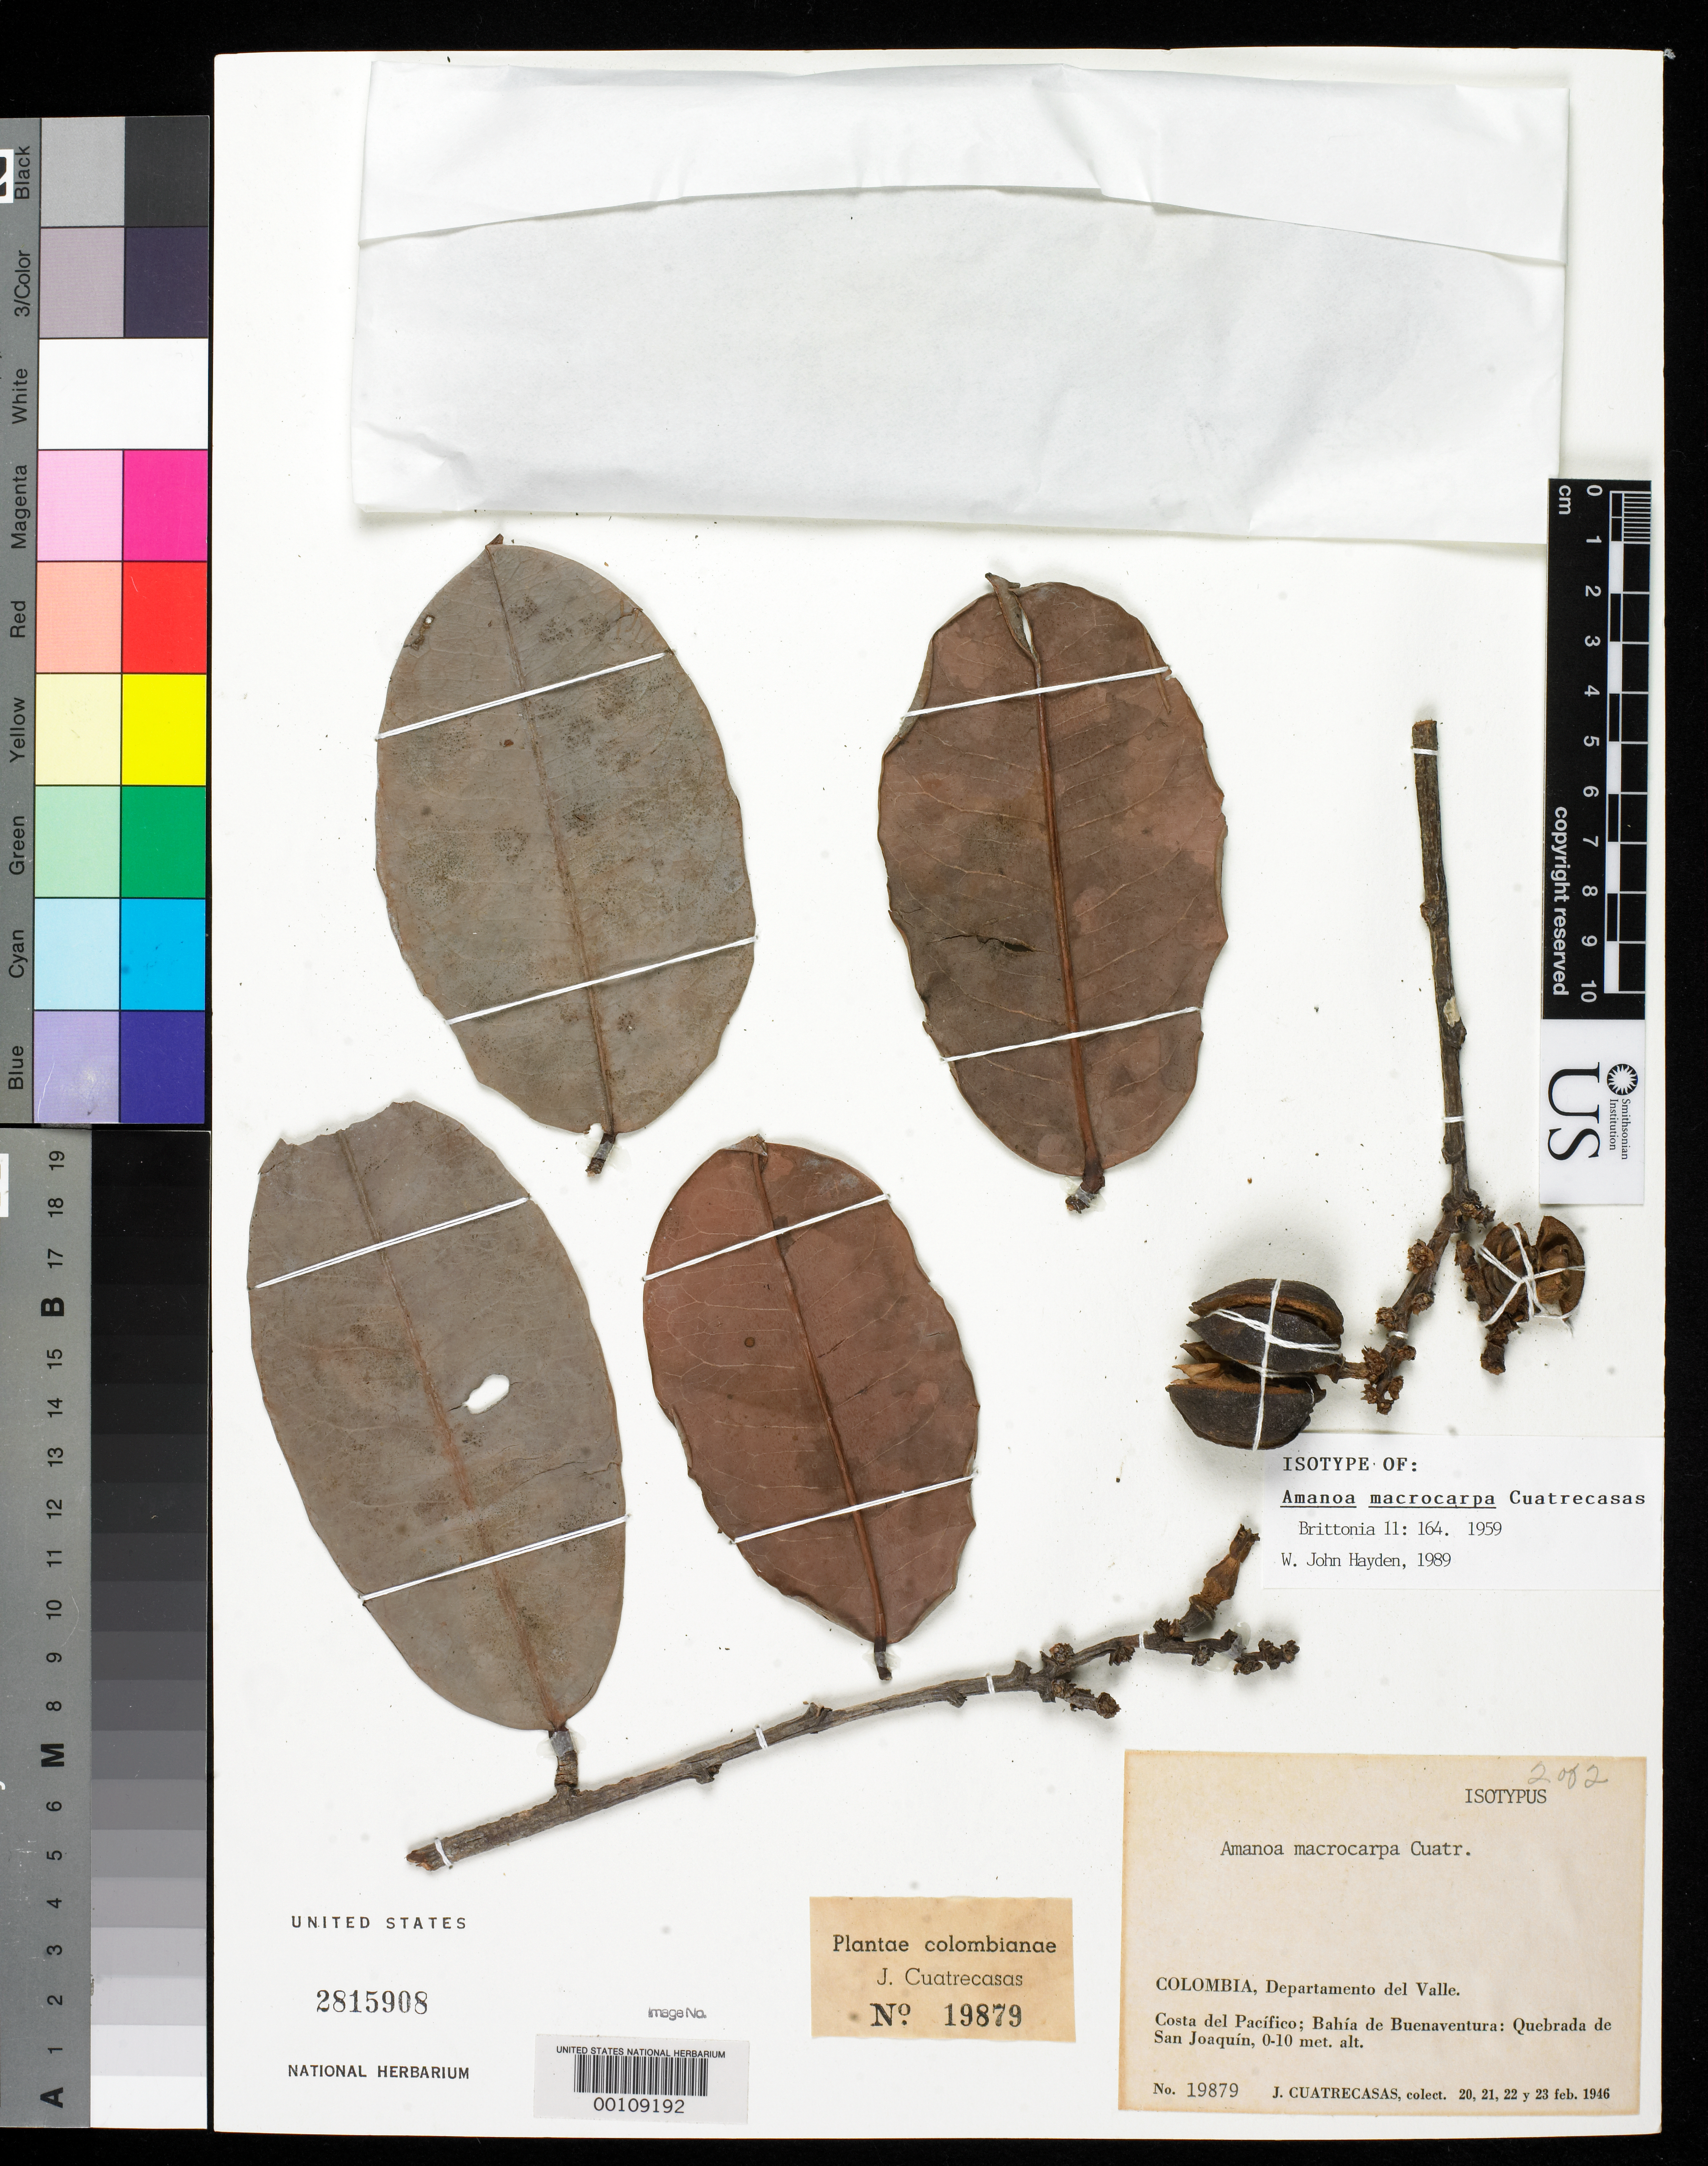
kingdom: Plantae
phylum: Tracheophyta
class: Magnoliopsida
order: Malpighiales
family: Phyllanthaceae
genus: Amanoa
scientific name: Amanoa macrocarpa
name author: Cuatrec.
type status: Isotype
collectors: J. Cuatrecasas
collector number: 19879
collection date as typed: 21 Feb 1946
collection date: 1946-02-21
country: Colombia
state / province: Valle del Cauca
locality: Pacific Coast, Bahia de Buena Ventura, Quebrada de San Joaquin.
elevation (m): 0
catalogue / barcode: US 2815908